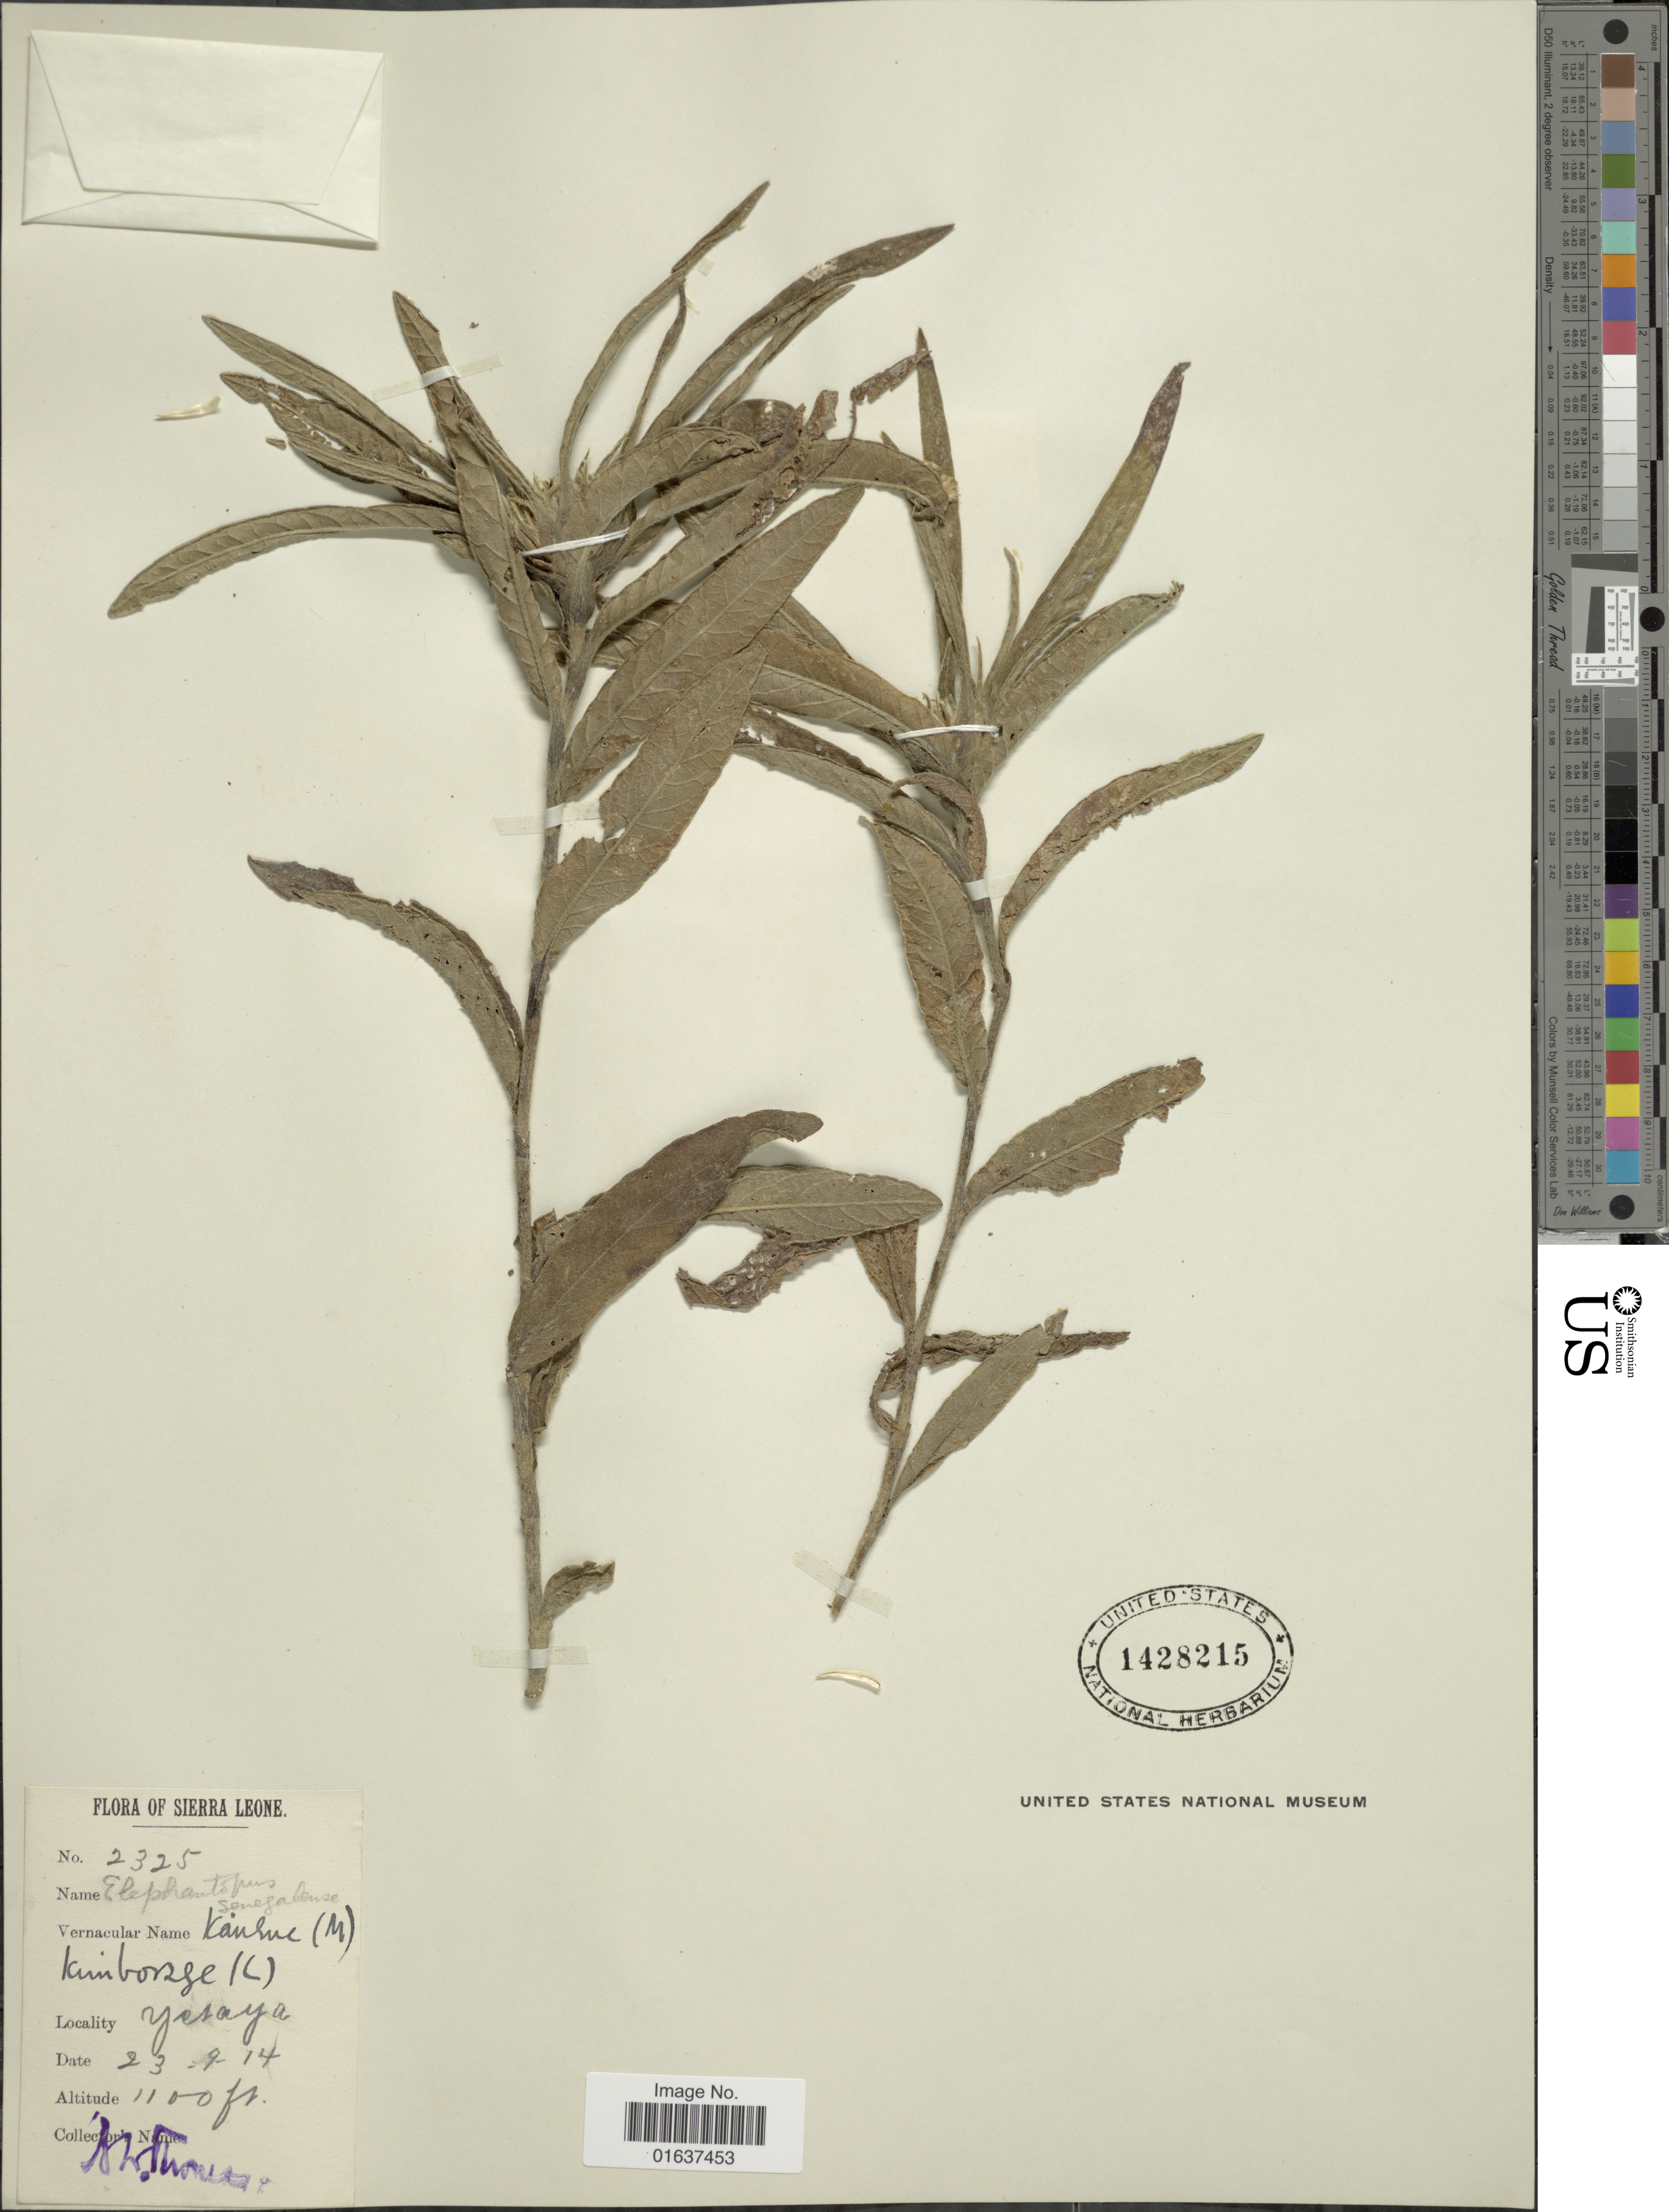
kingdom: Plantae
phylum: Tracheophyta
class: Magnoliopsida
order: Asterales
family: Asteraceae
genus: Elephantopus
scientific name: Elephantopus senegalensis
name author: (Klatt) Oliv. & Hiern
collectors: N. Thomas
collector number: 2325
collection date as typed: Transcribed d/m/y: 29/9/14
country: Sierra Leone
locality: Yesaya. Sierra Leone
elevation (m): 335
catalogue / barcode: US 1428215